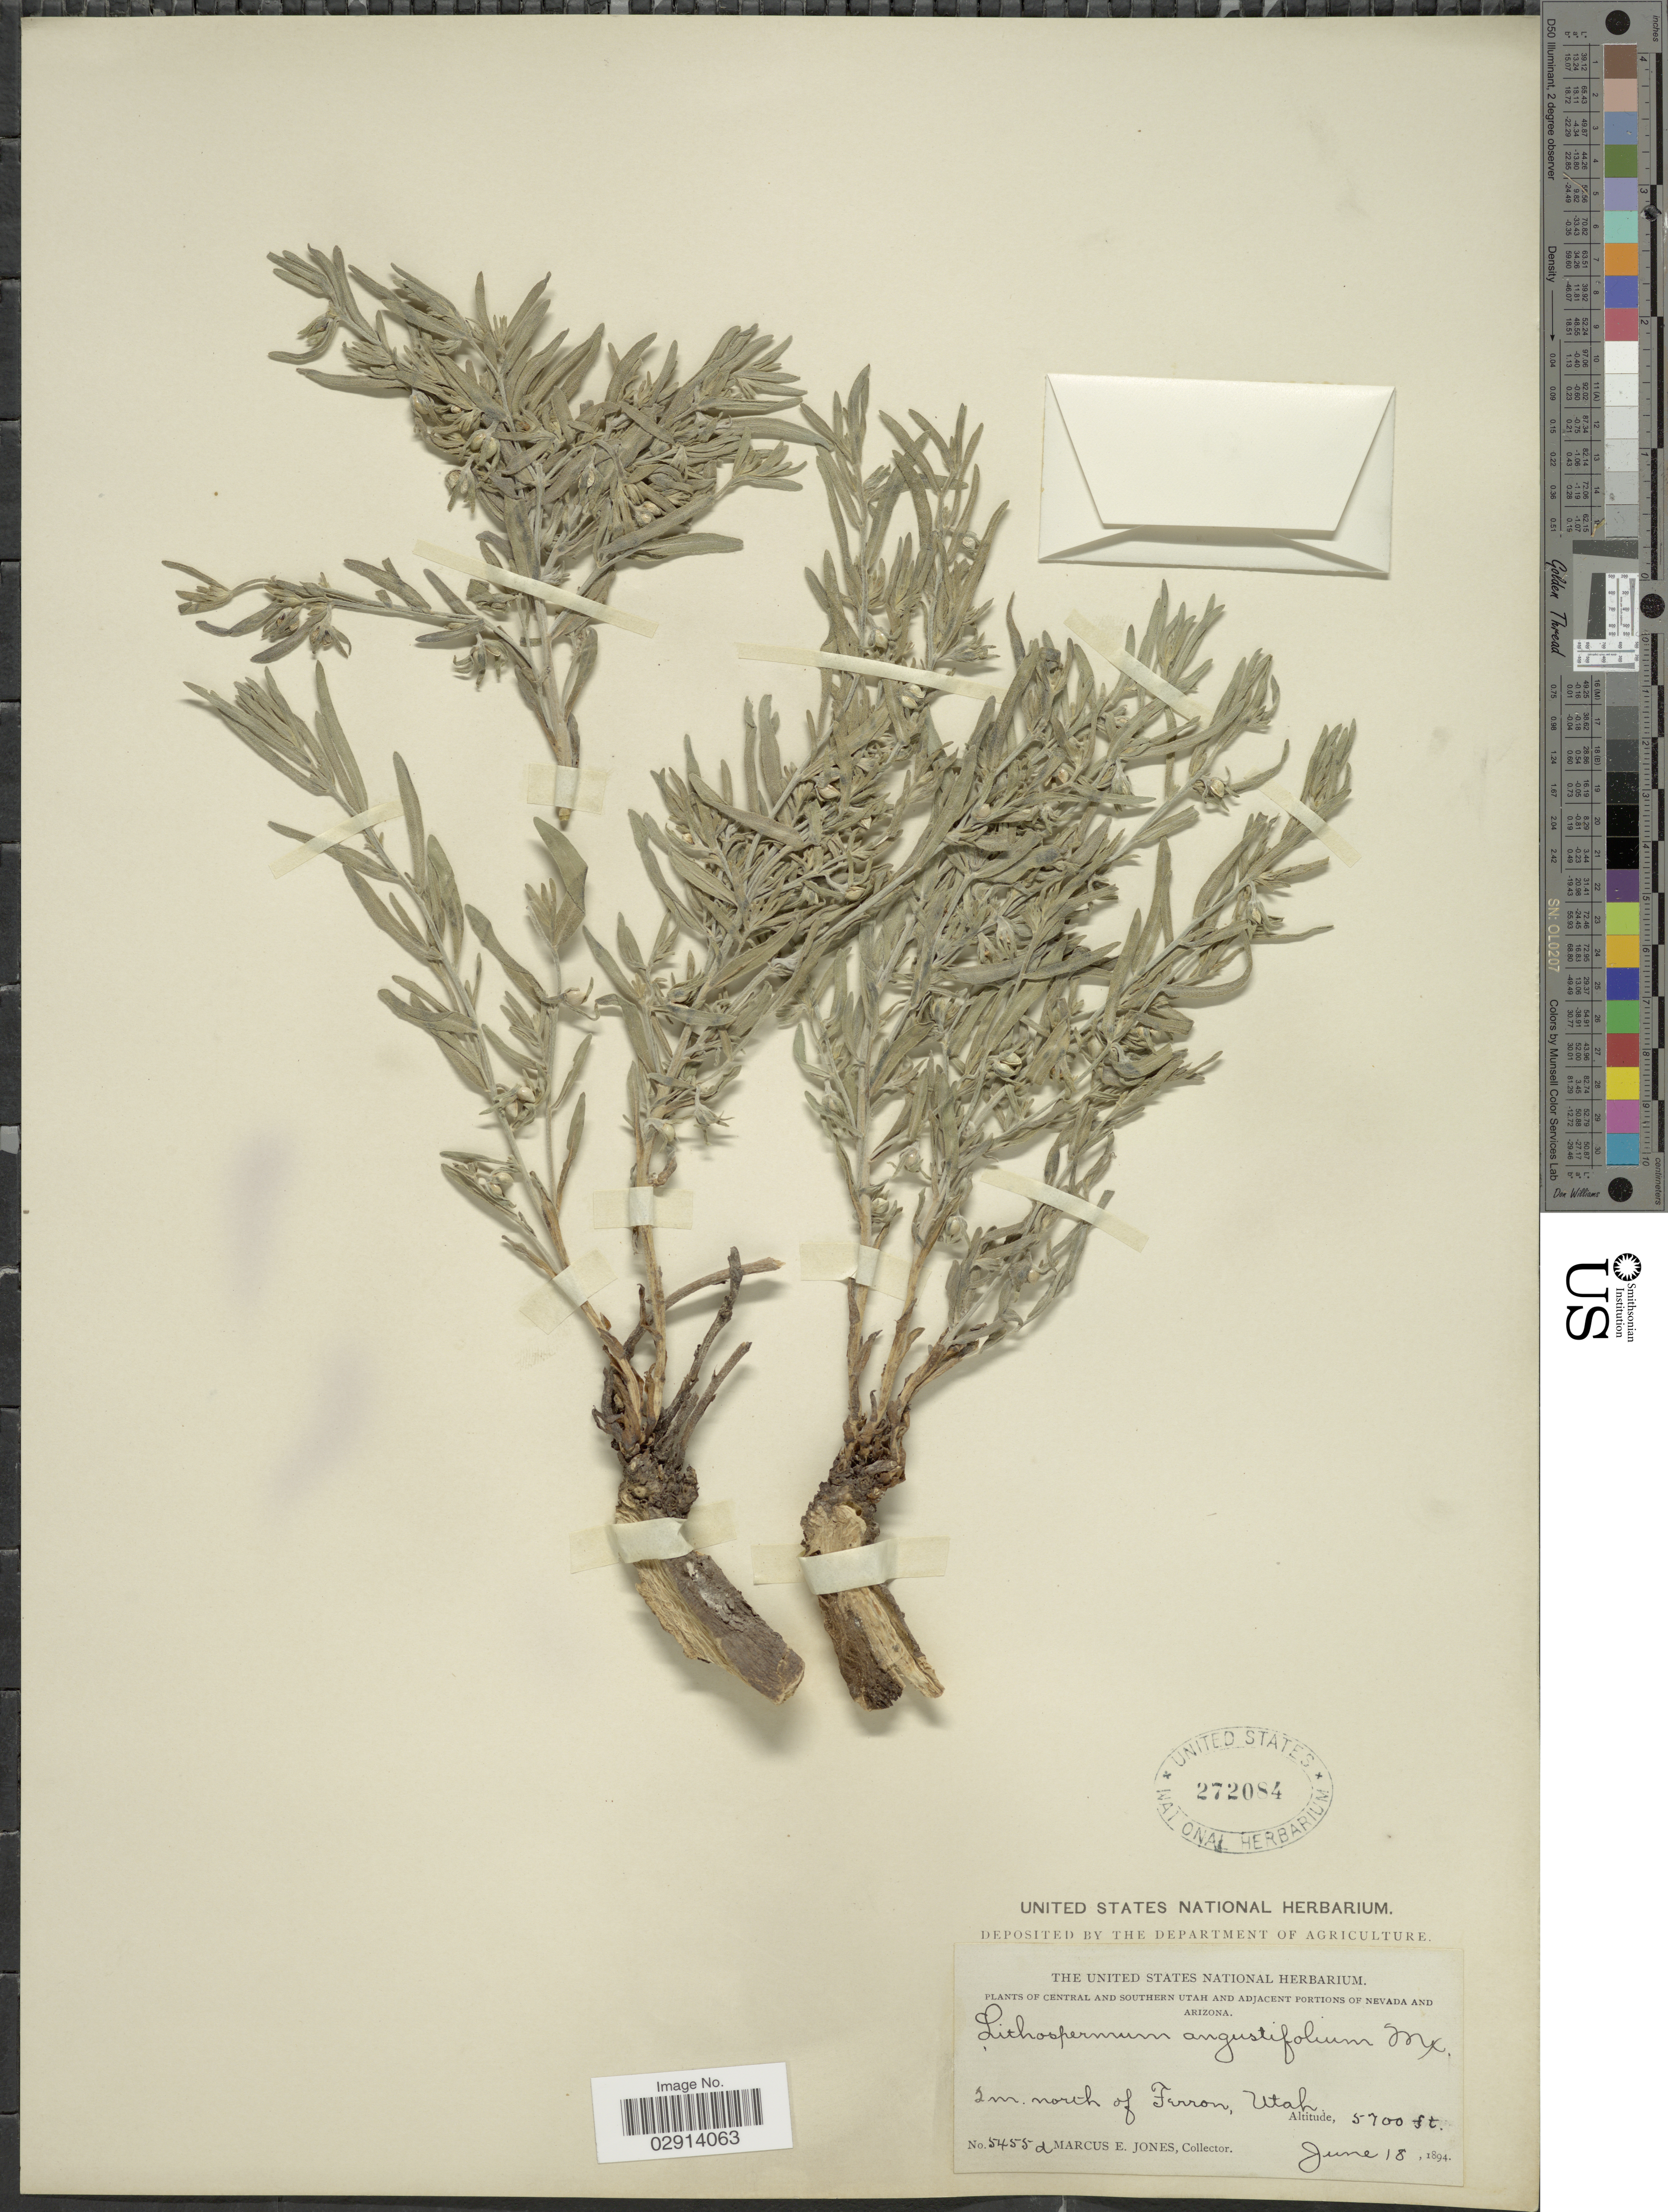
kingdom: Plantae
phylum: Tracheophyta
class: Magnoliopsida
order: Boraginales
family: Boraginaceae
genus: Lithospermum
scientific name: Lithospermum incisum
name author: Lehm.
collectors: M. E. Jones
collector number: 5455d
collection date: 1894-06-18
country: United States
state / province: Utah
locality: In north of Ferron.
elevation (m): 1737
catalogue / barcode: US 272084